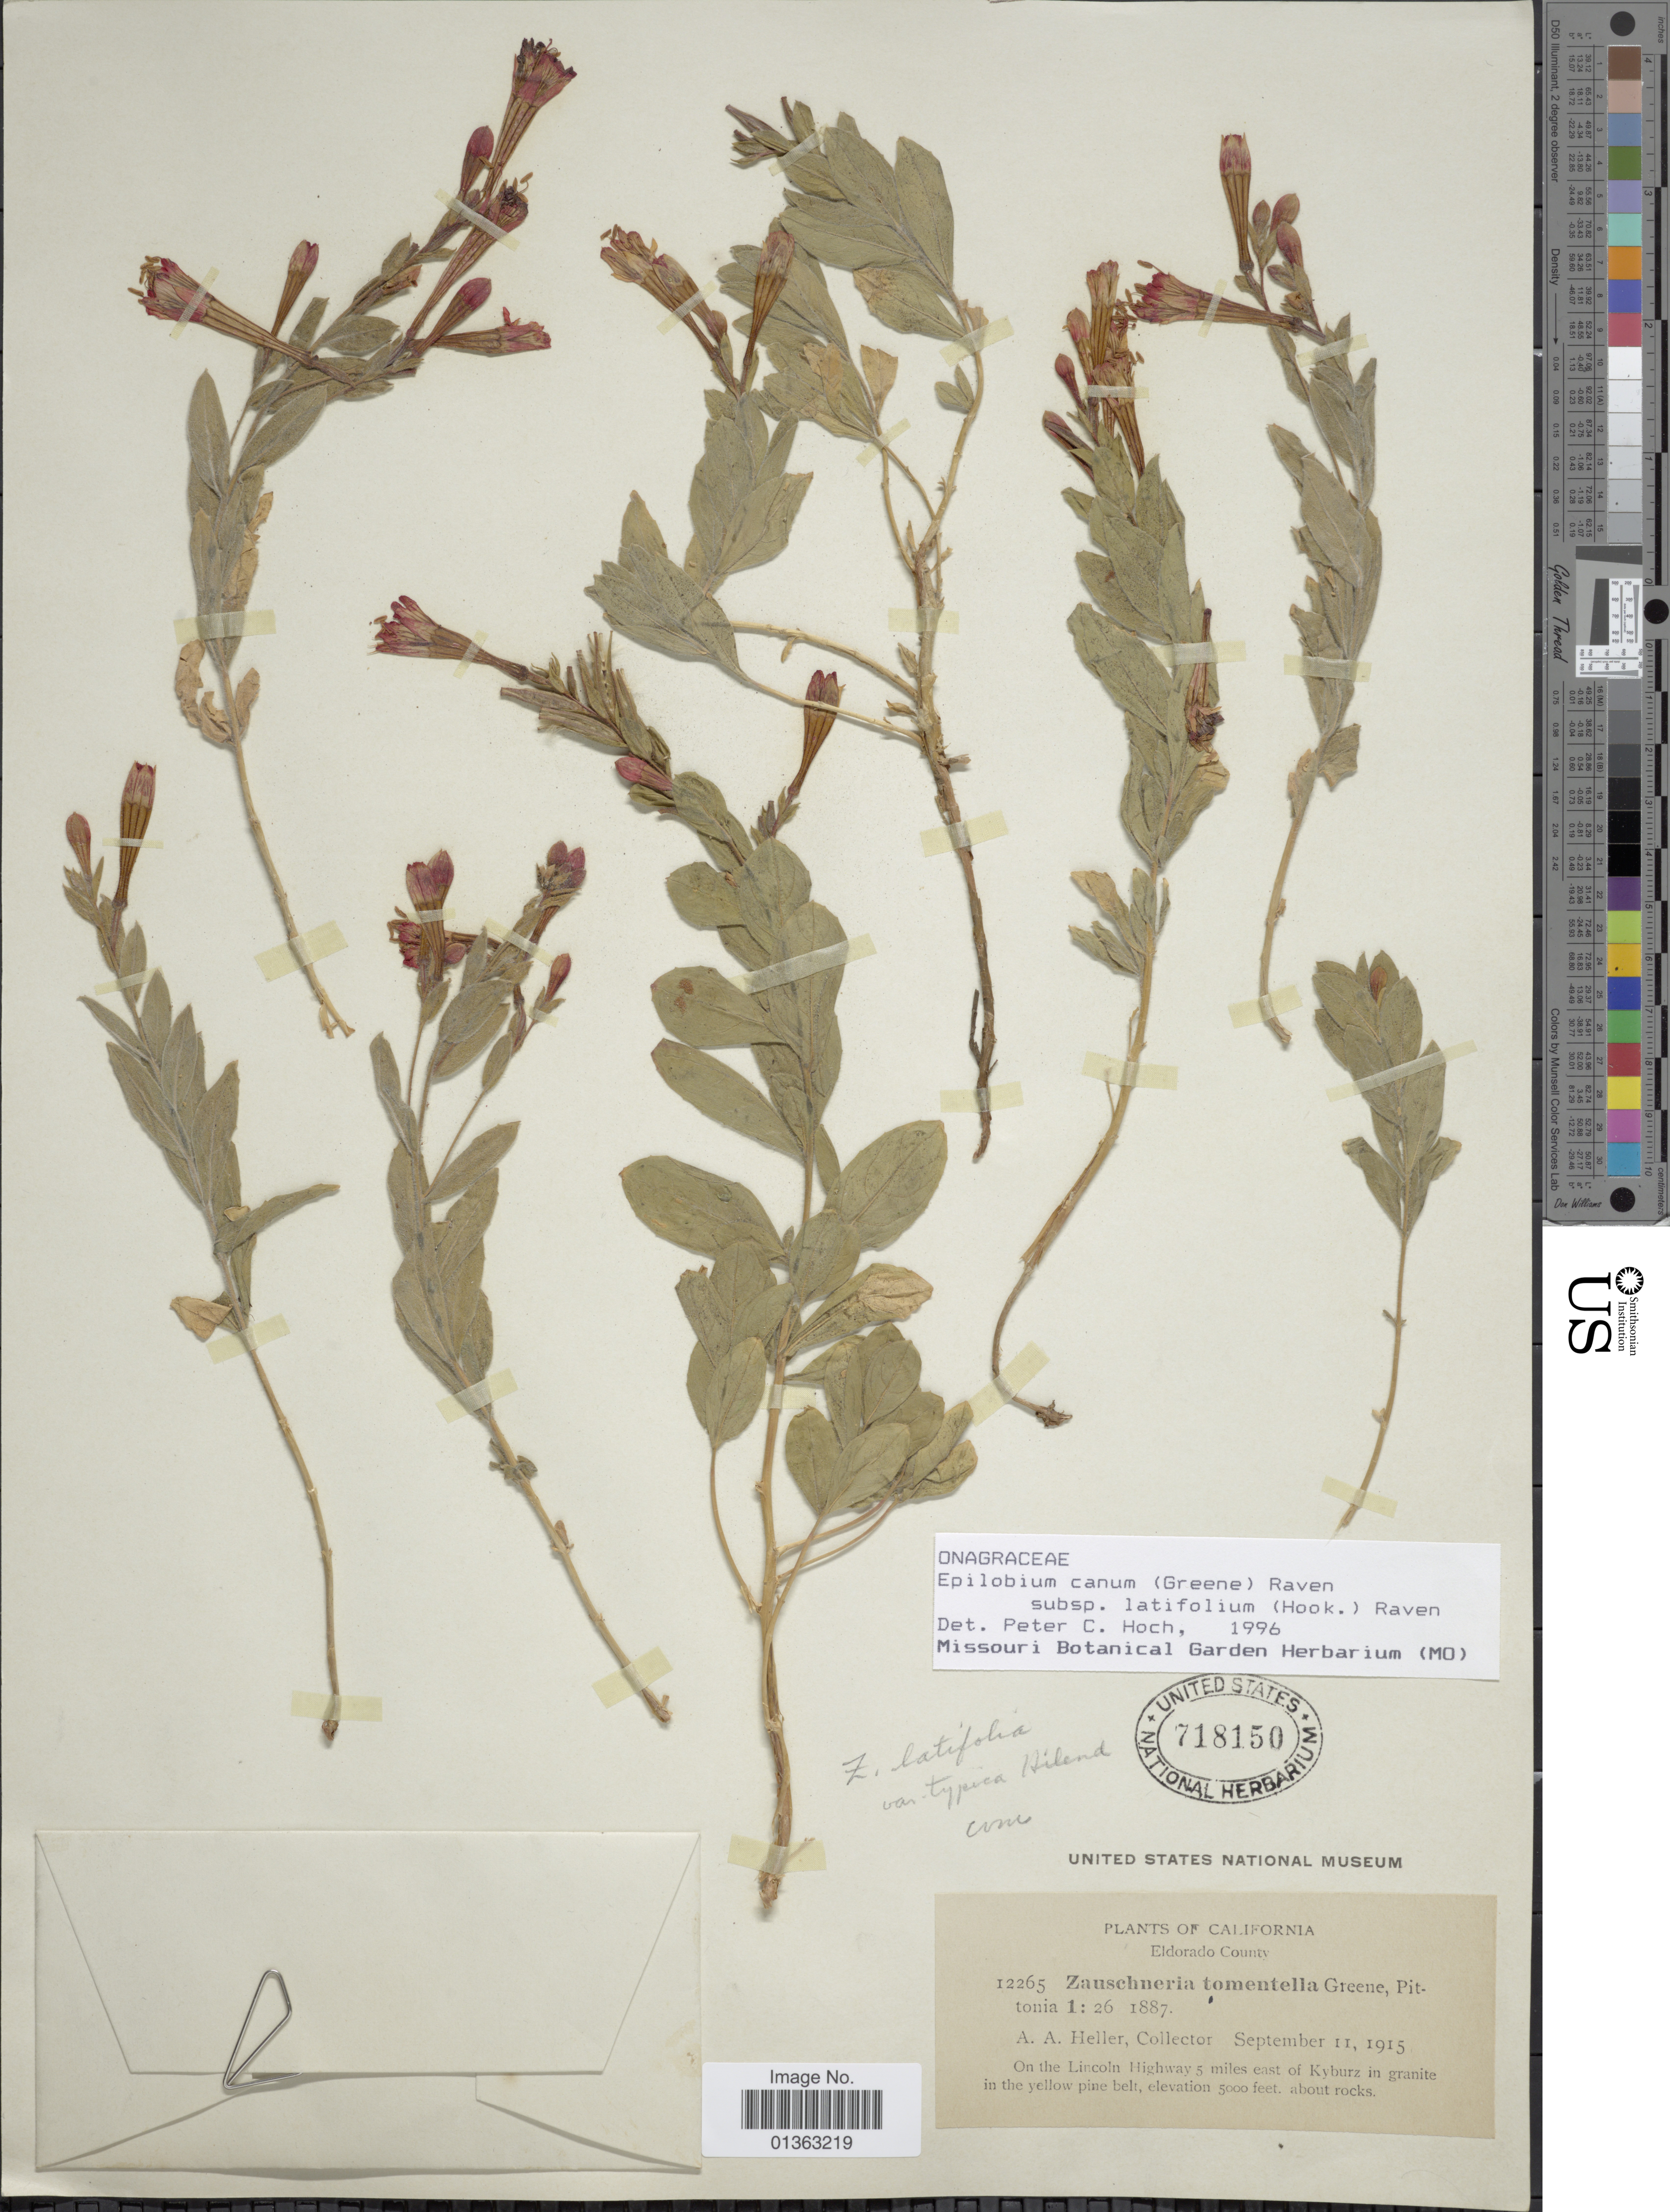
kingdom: Plantae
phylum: Tracheophyta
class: Magnoliopsida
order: Myrtales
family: Onagraceae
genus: Epilobium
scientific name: Epilobium canum subsp. latifolium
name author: (Hook.) P.H. Raven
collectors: A. A. Heller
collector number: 12265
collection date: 1915-09-11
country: United States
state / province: California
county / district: El Dorado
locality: Eldorado County. On the Lincoln Highway 5 miles east of Kyburz in granite in the yellow pine belt.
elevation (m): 1524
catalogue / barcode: US 718150